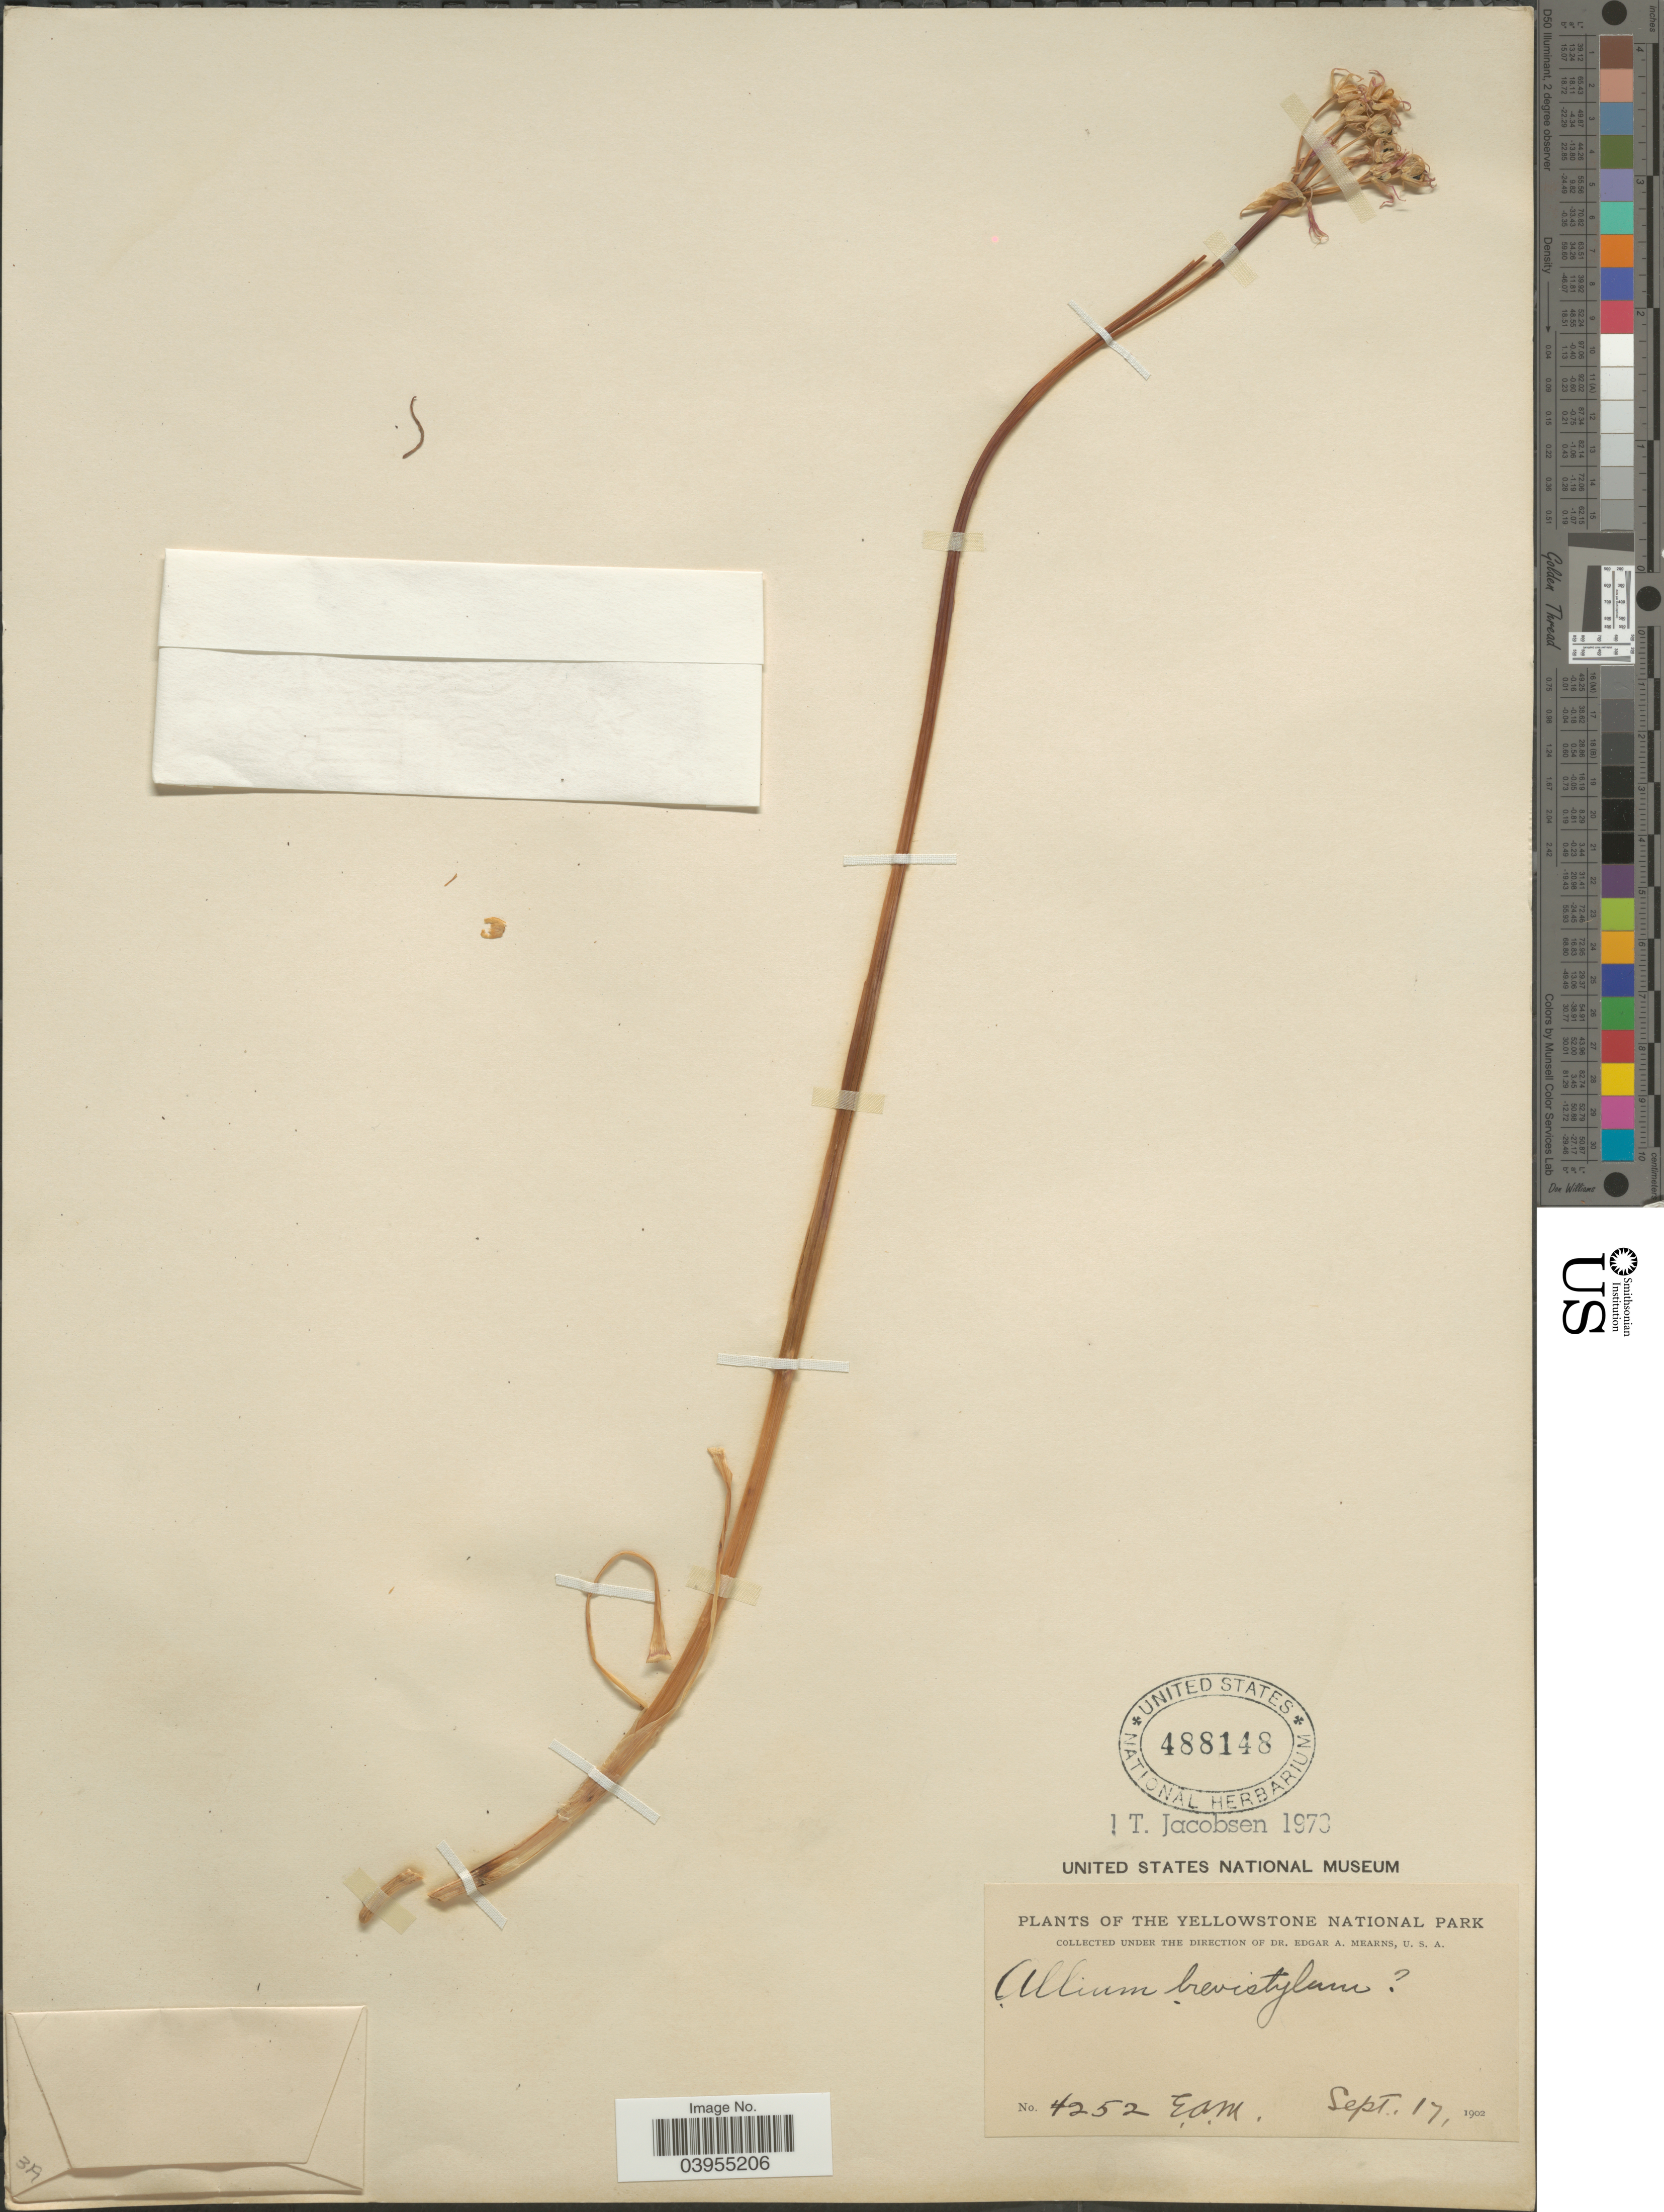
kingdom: Plantae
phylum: Tracheophyta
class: Liliopsida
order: Asparagales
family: Amaryllidaceae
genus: Allium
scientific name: Allium brevistylum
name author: S. Watson in C. King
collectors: E. A. Mearns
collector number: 4252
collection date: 1902-09-17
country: United States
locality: The Yellowstone National Park.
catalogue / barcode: US 488148